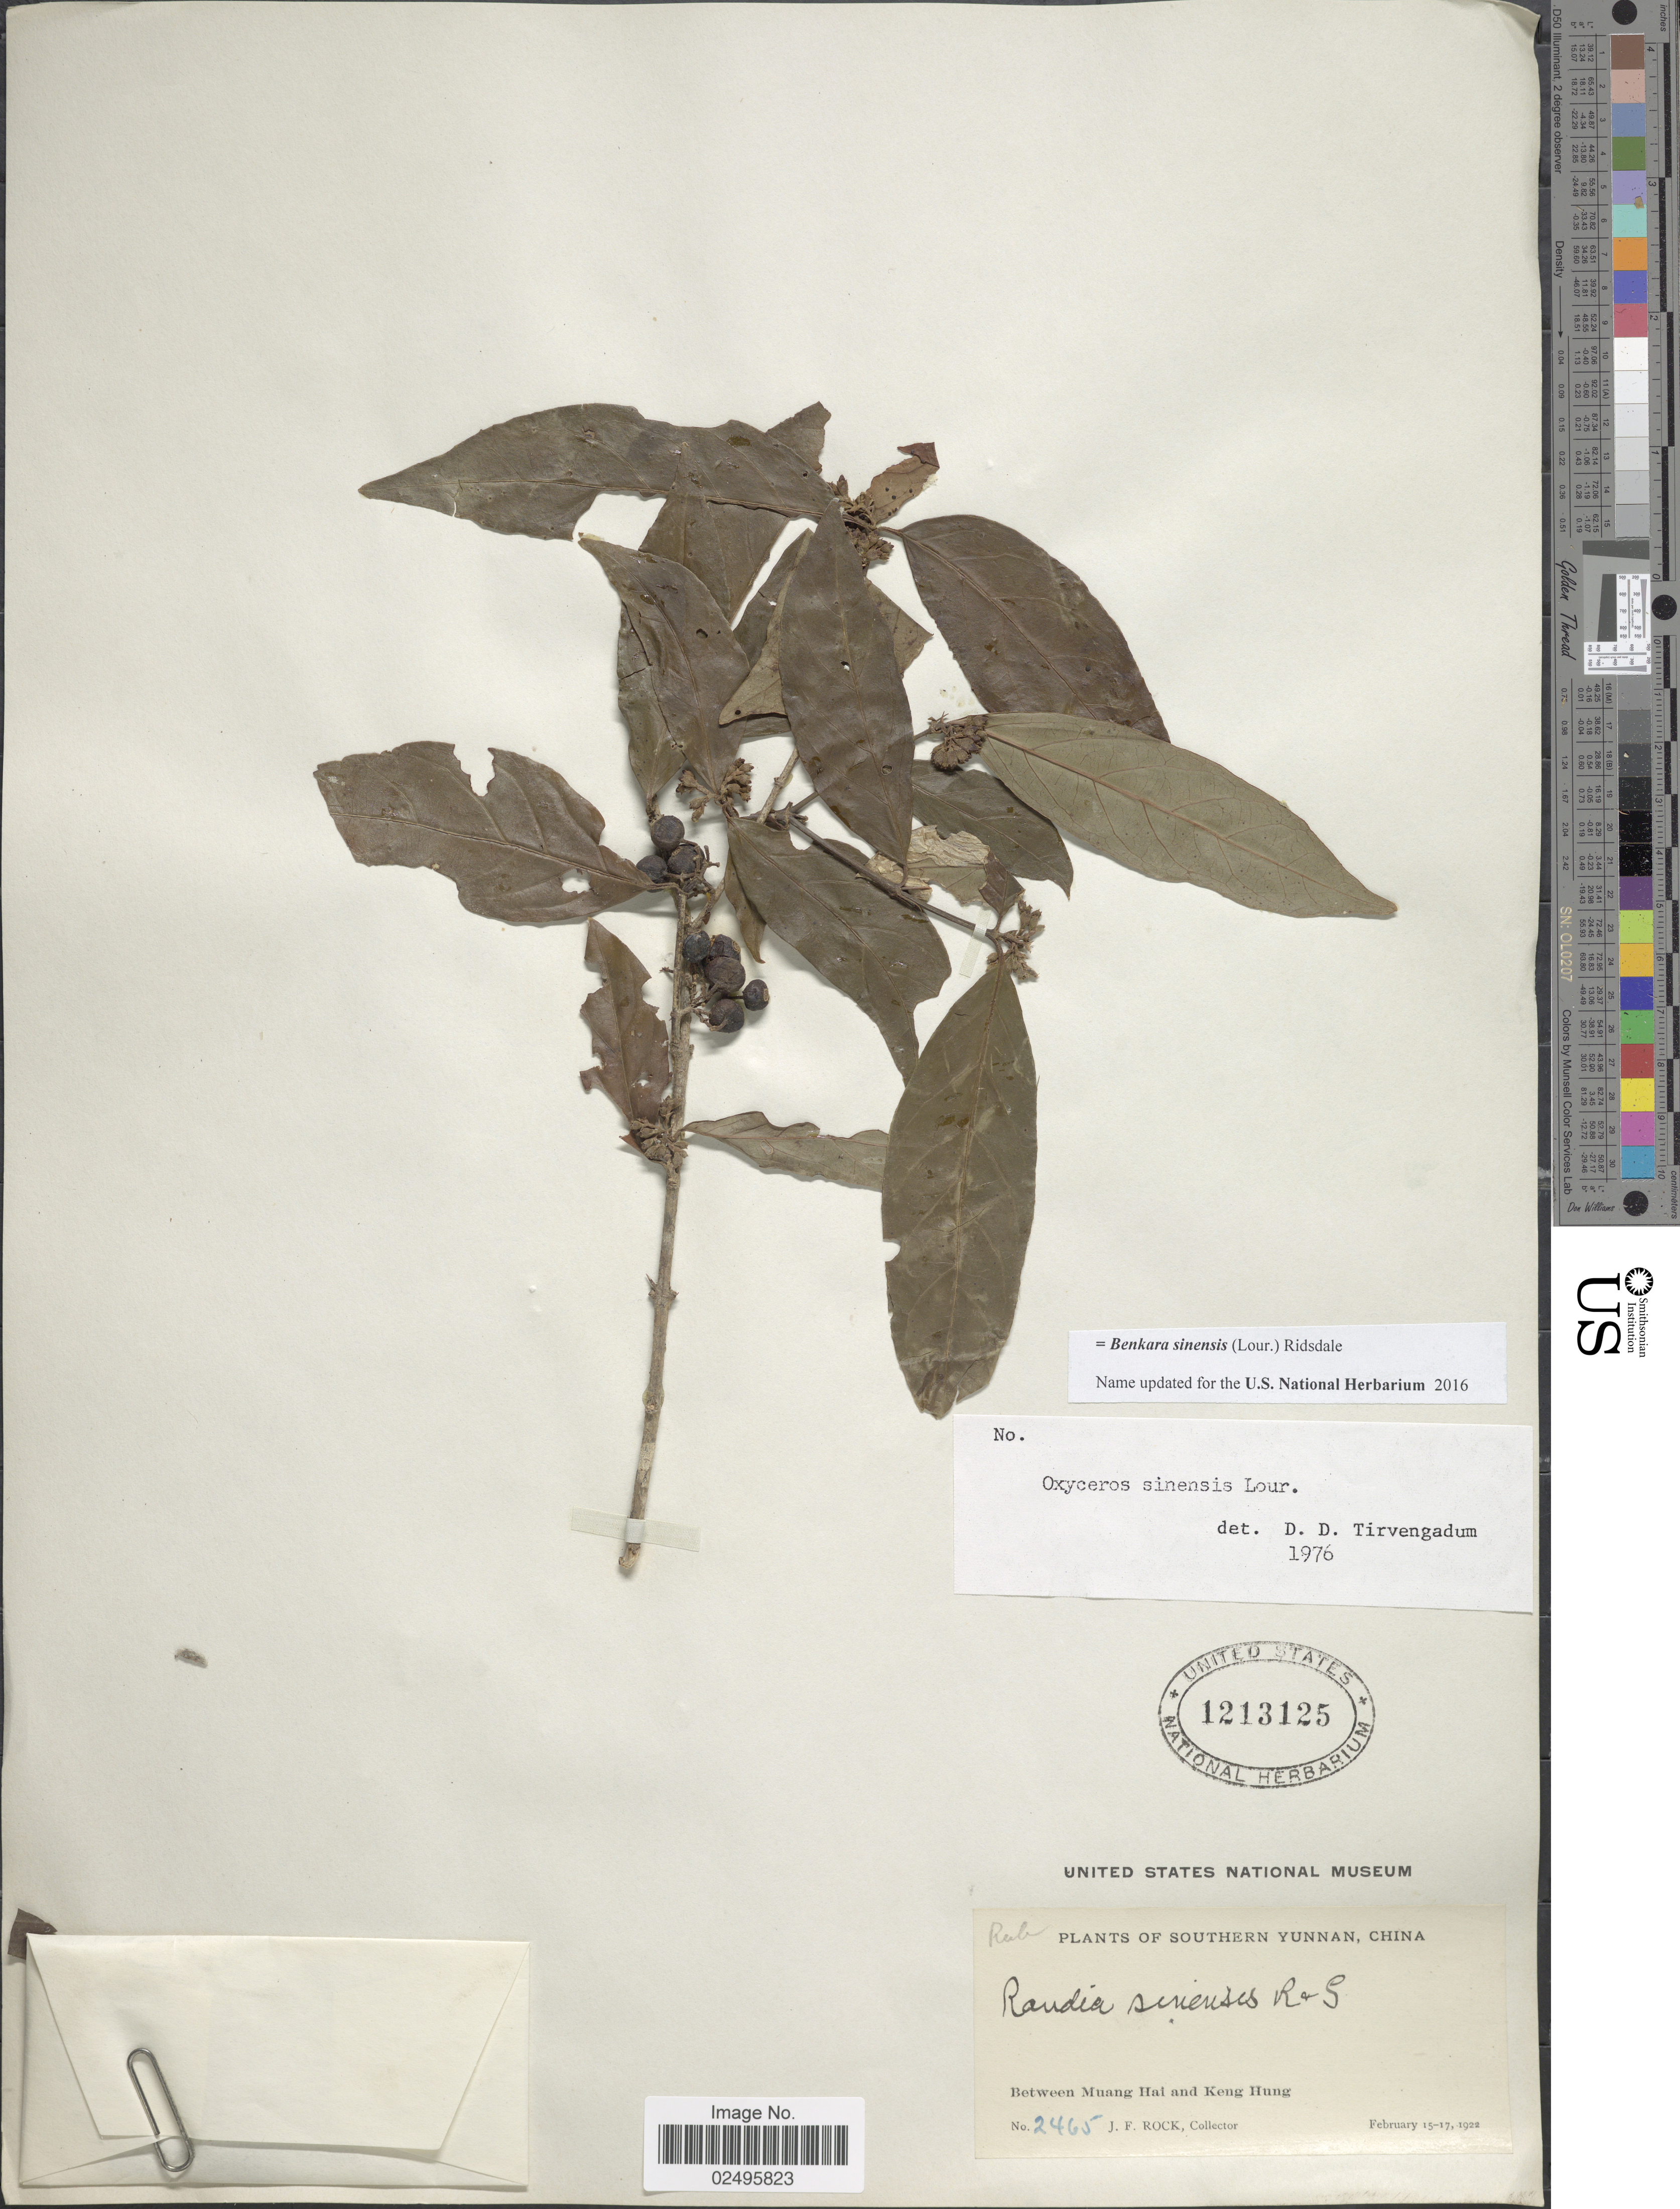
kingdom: Plantae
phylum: Tracheophyta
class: Magnoliopsida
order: Gentianales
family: Rubiaceae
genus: Oxyceros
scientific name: Oxyceros sinensis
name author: Lour.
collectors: J. Rock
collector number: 2465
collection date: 1922-02-15/1922-02-17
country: China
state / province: Yunnan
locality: Southern Yunnan, Between Muang Hai and Keng Hung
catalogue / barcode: US 1213125